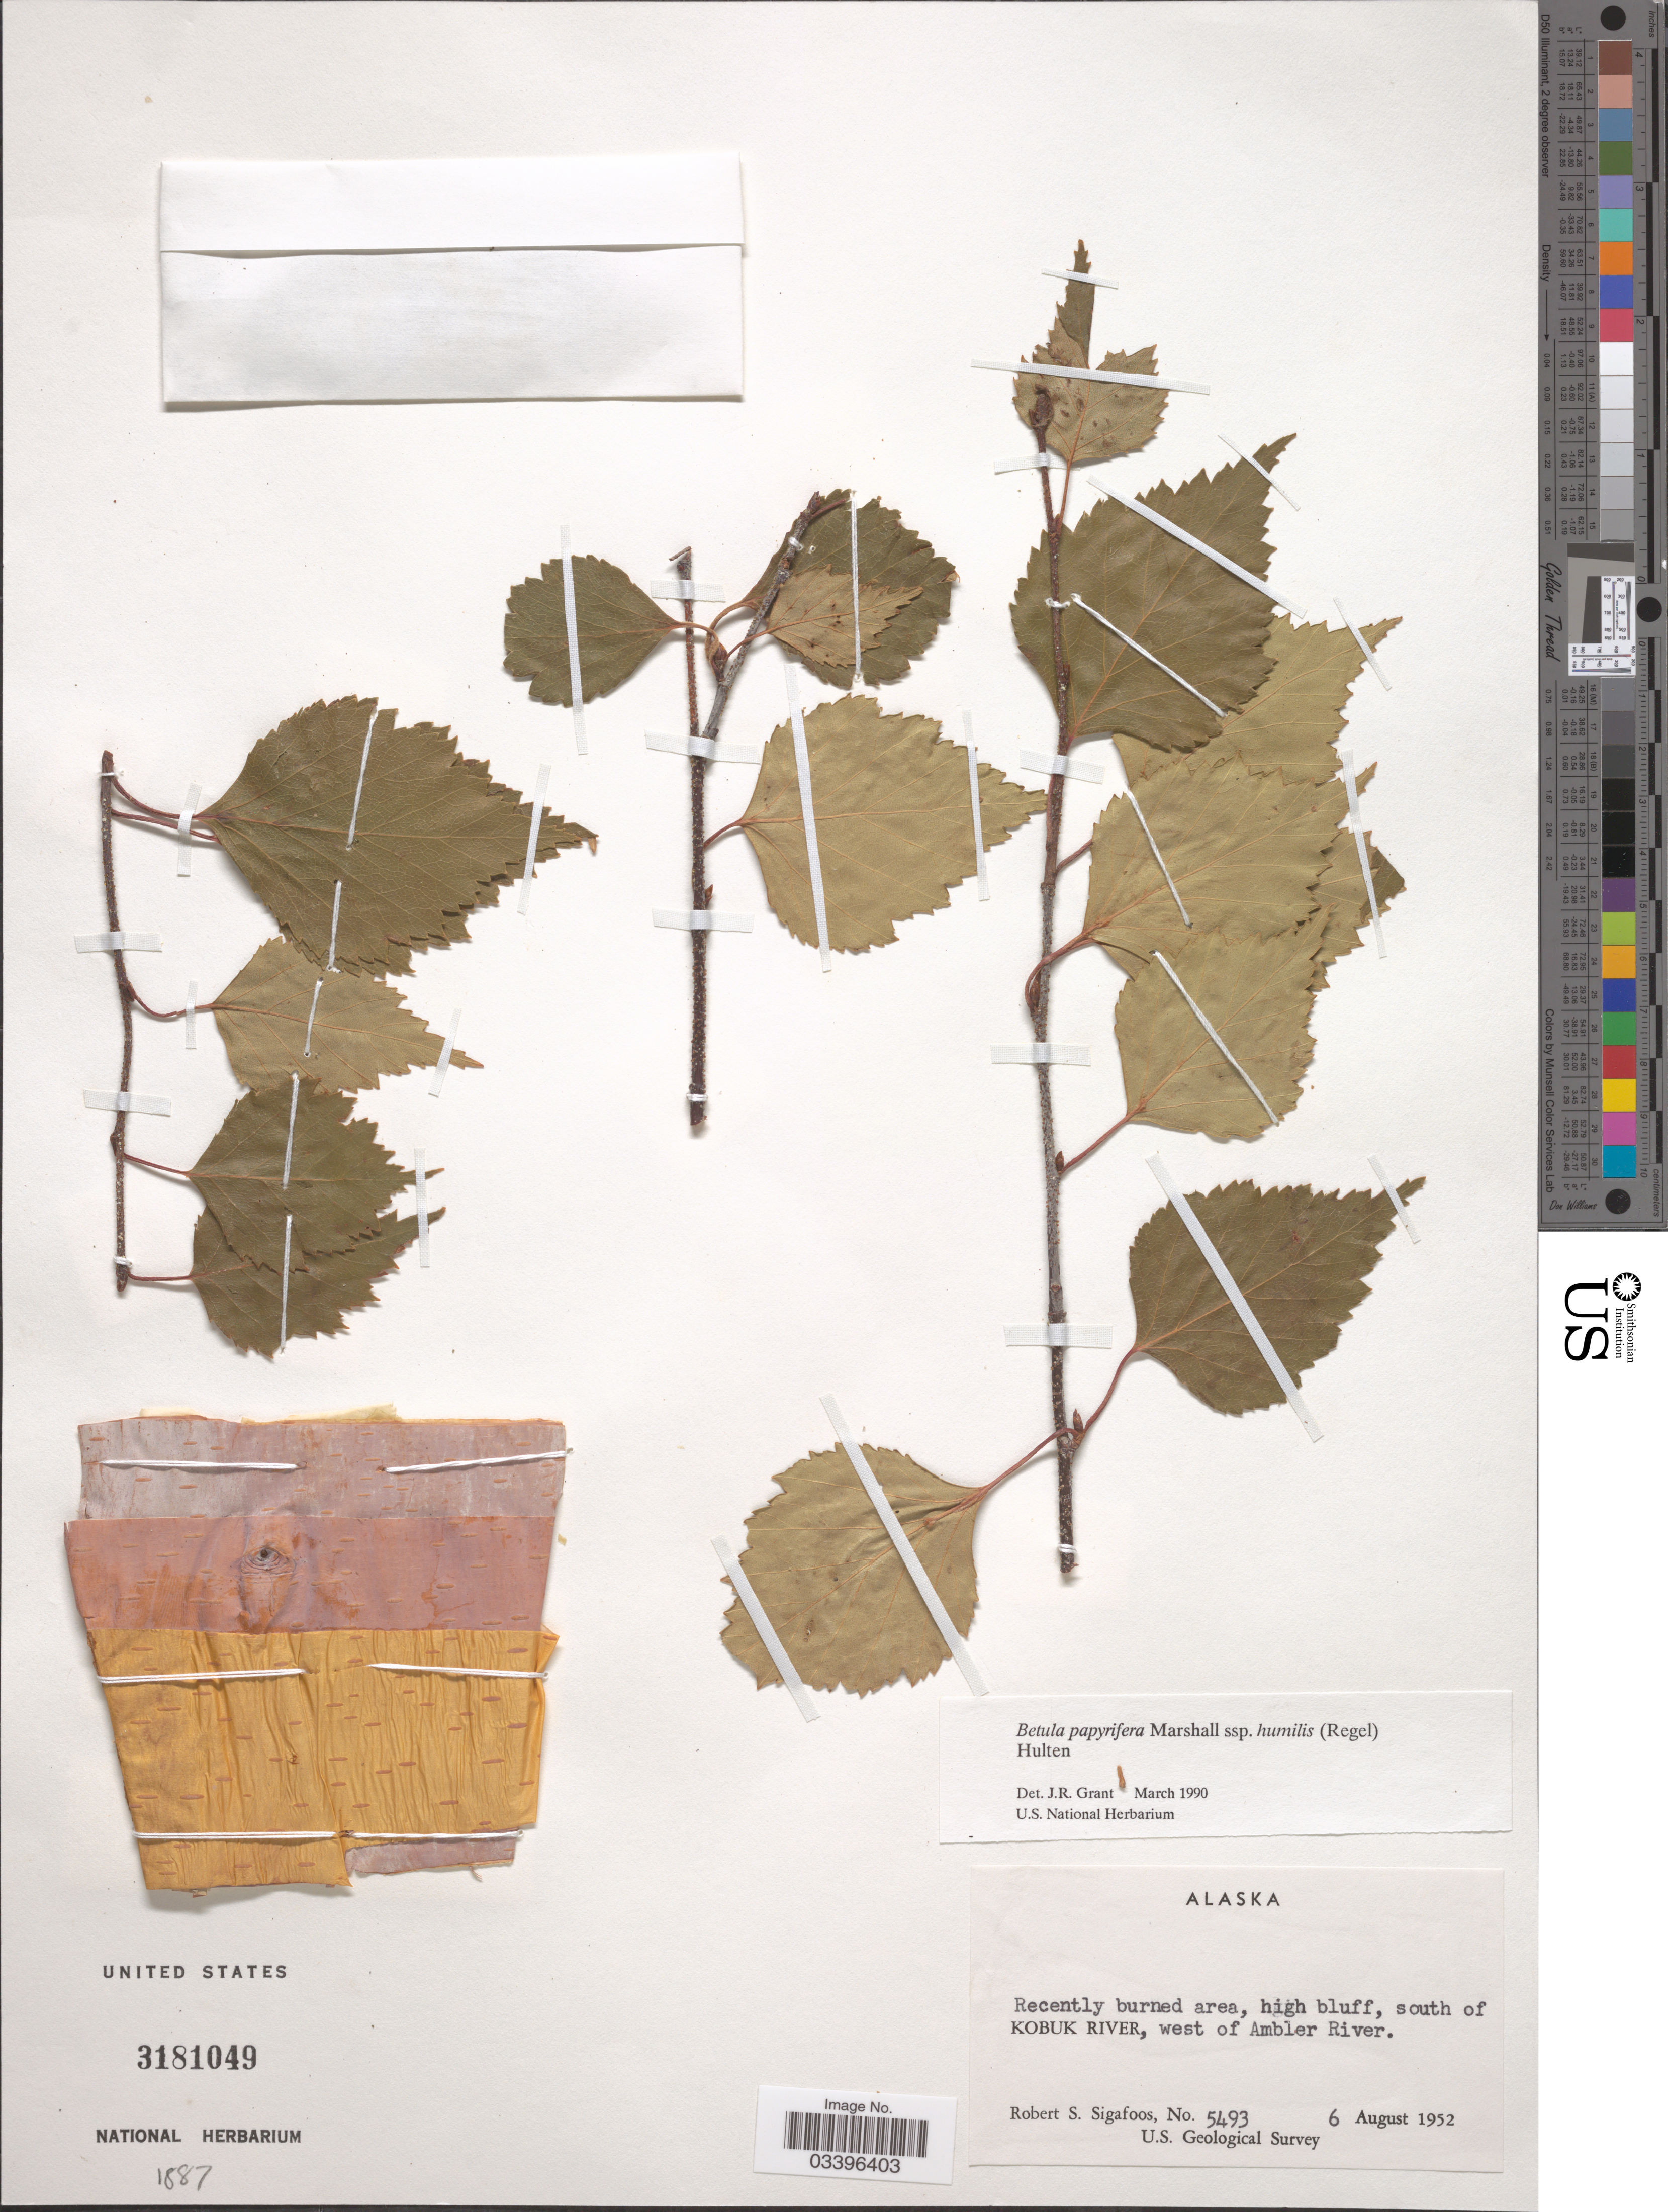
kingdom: Plantae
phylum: Tracheophyta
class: Magnoliopsida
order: Fagales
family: Betulaceae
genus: Betula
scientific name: Betula papyrifera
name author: Marshall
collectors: R. Sigafoos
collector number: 5493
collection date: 1952-08-06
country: United States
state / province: Alaska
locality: South of Kobuk River, west of Ambler River.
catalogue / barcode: US 3181049